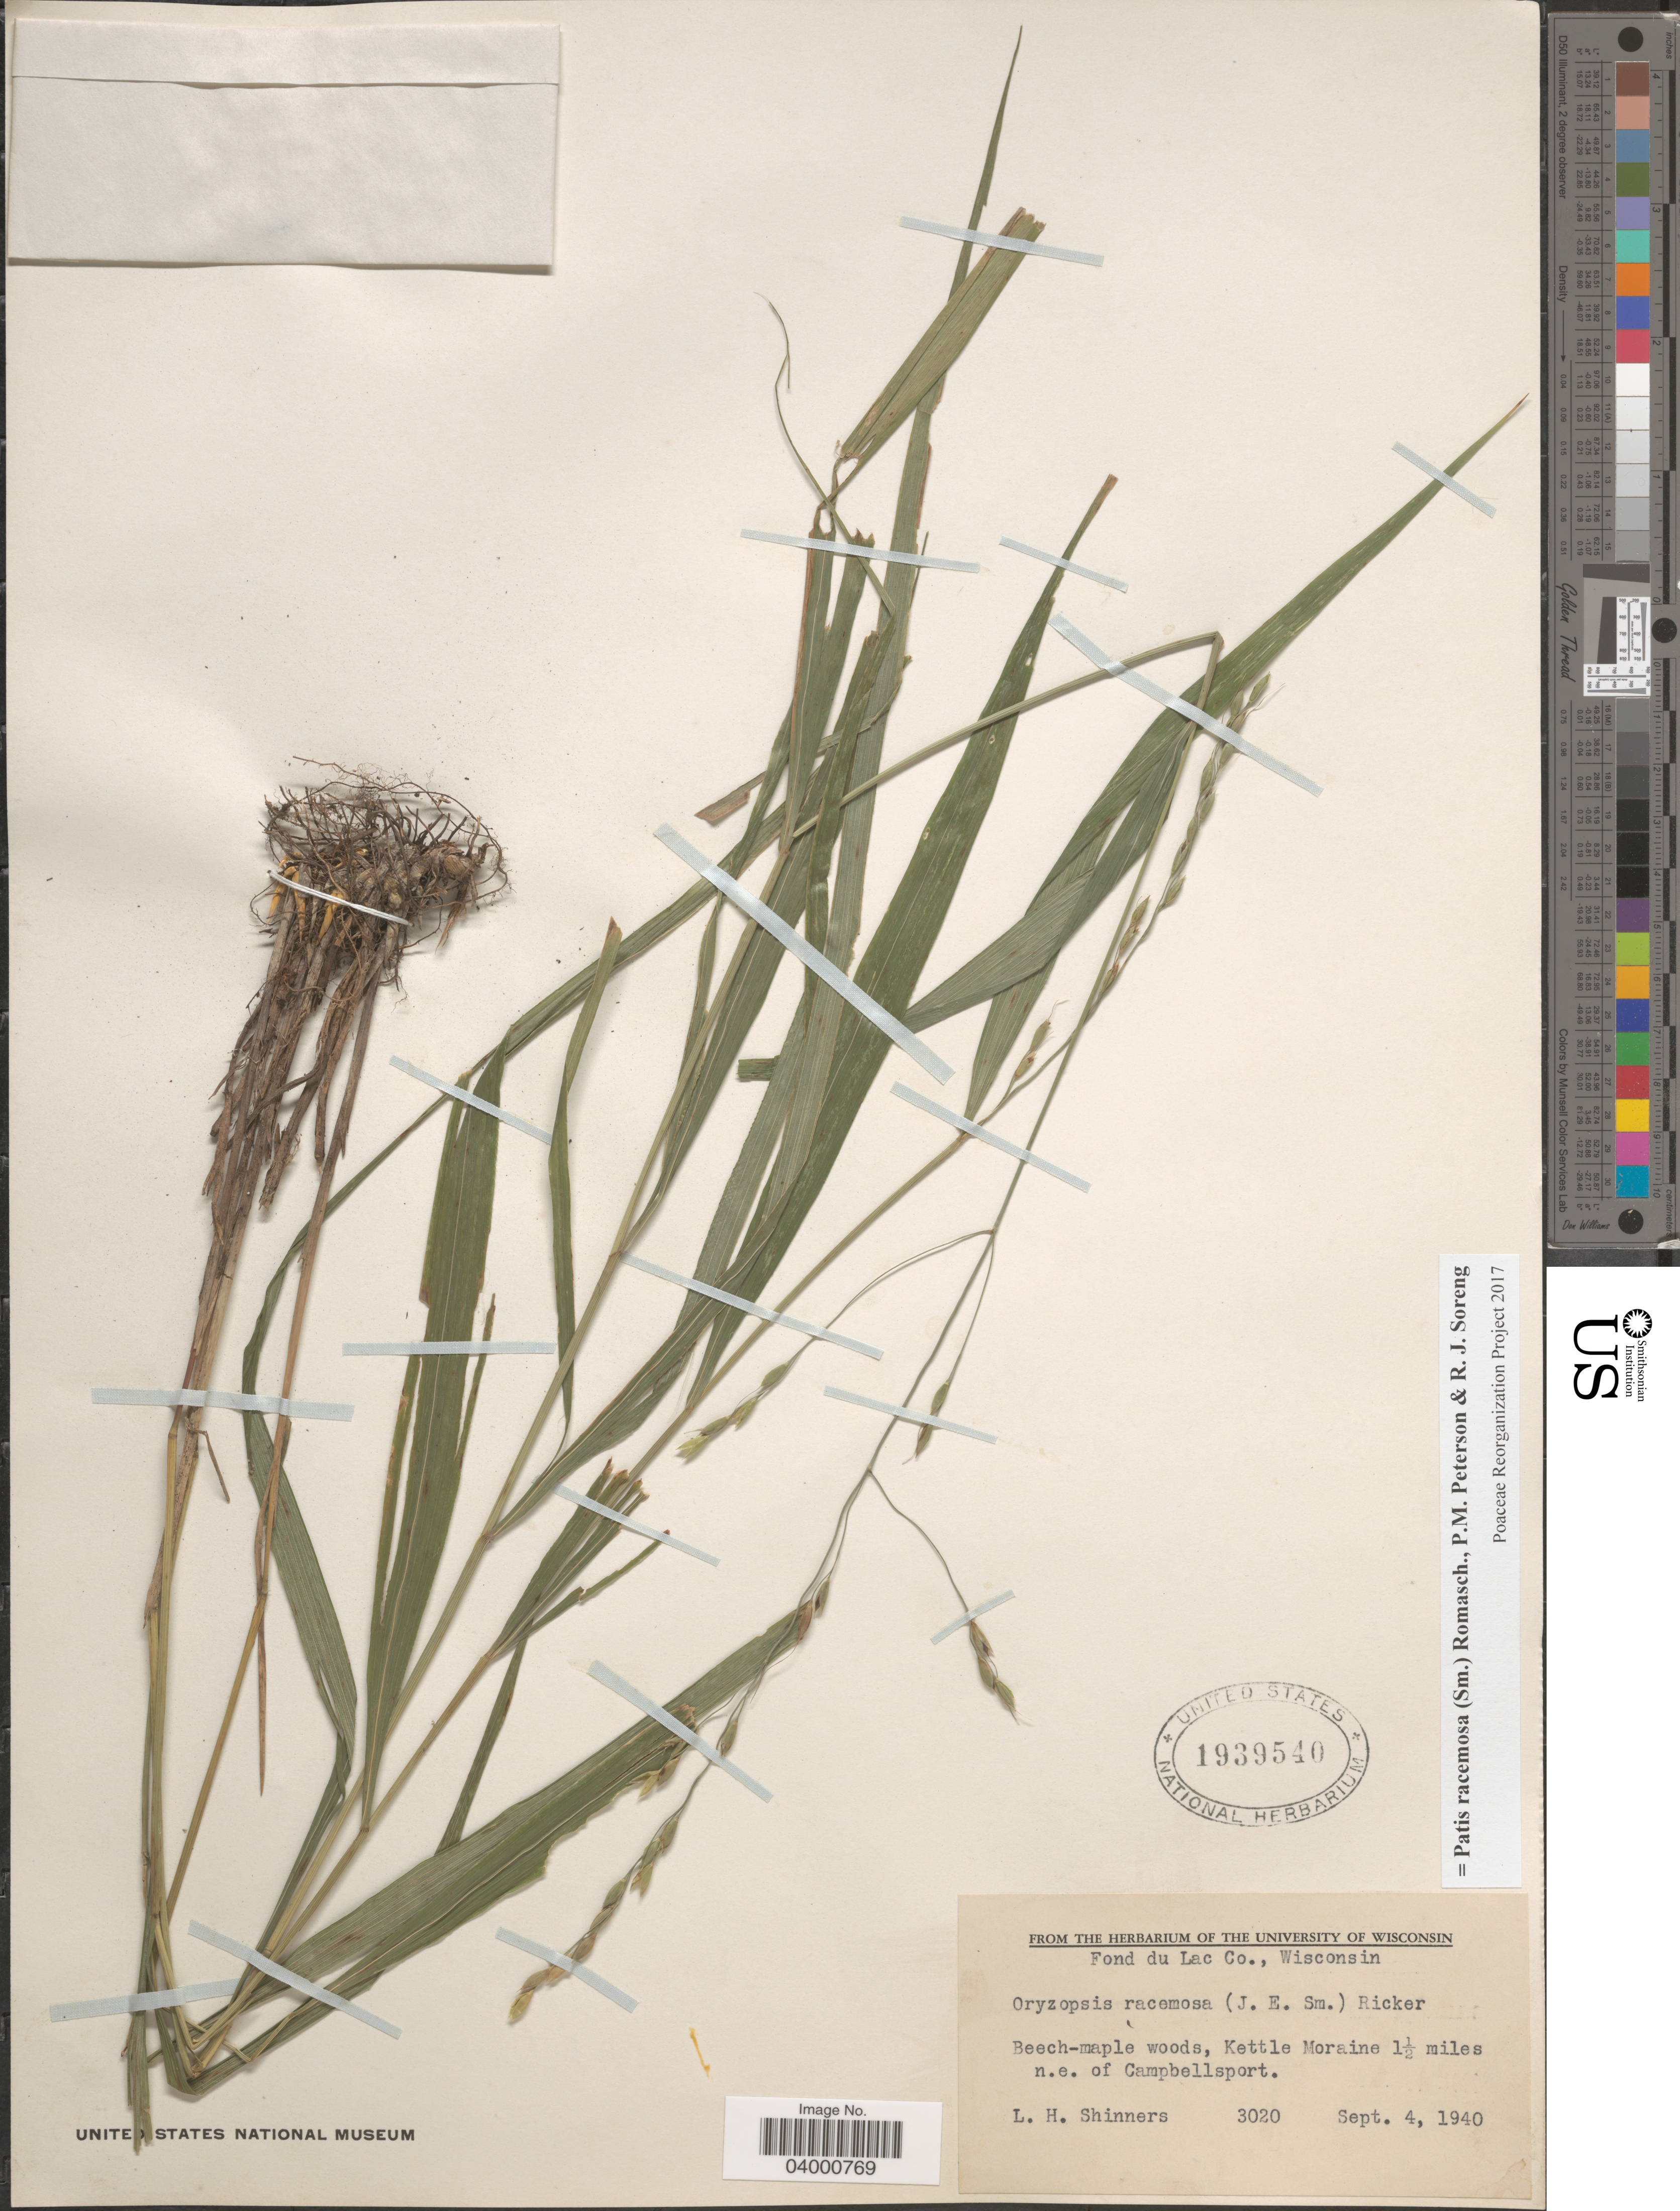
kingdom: Plantae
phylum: Tracheophyta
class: Liliopsida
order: Poales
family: Poaceae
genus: Patis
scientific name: Patis racemosa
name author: (Sm.) Romasch. et al.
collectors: L. H. Shinners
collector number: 3020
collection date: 1940-09-04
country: United States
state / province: Wisconsin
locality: Fond du Lac Co. Beech-maple woods, Kettle Moraine 1½ miles n.e. of Campbellsport.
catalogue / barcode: US 1939540